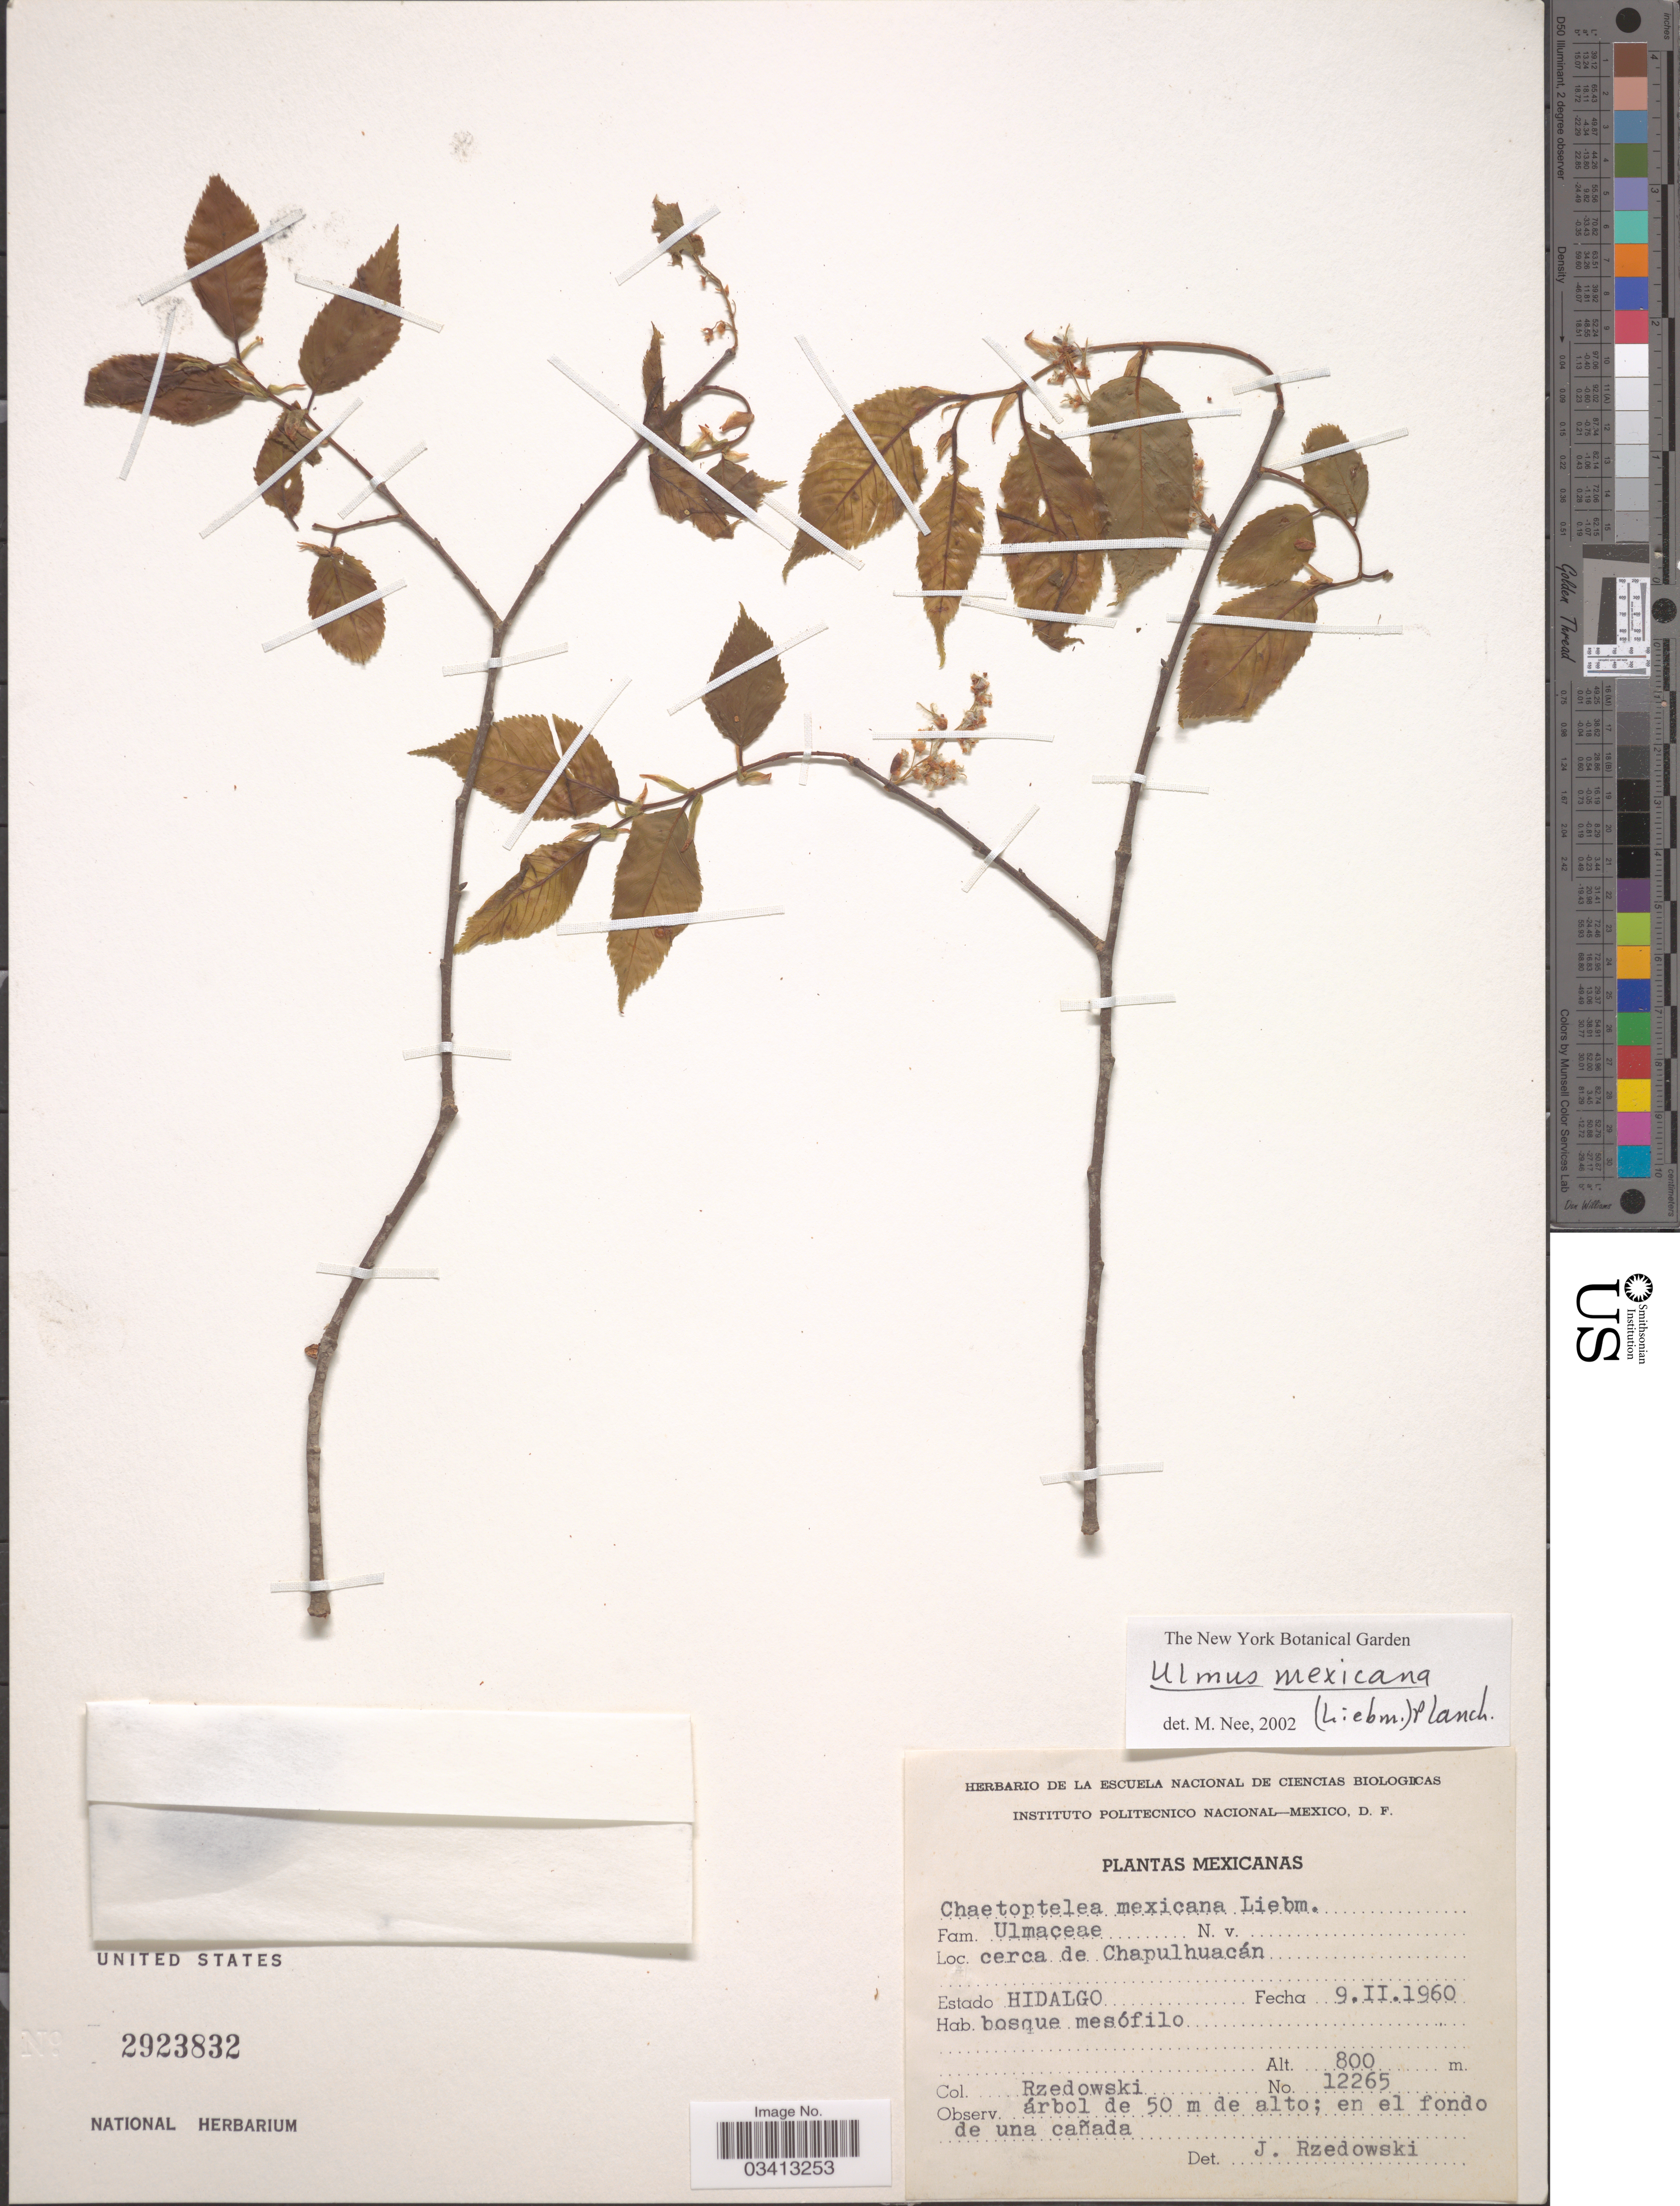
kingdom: Plantae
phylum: Tracheophyta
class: Magnoliopsida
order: Rosales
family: Ulmaceae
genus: Ulmus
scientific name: Ulmus mexicana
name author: (Liebm.) Planch.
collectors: Rzedowski, --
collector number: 12265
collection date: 1960-02-09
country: Mexico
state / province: Hidalgo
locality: Cerca de Chapulhuacán.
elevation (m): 800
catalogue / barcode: US 2923832